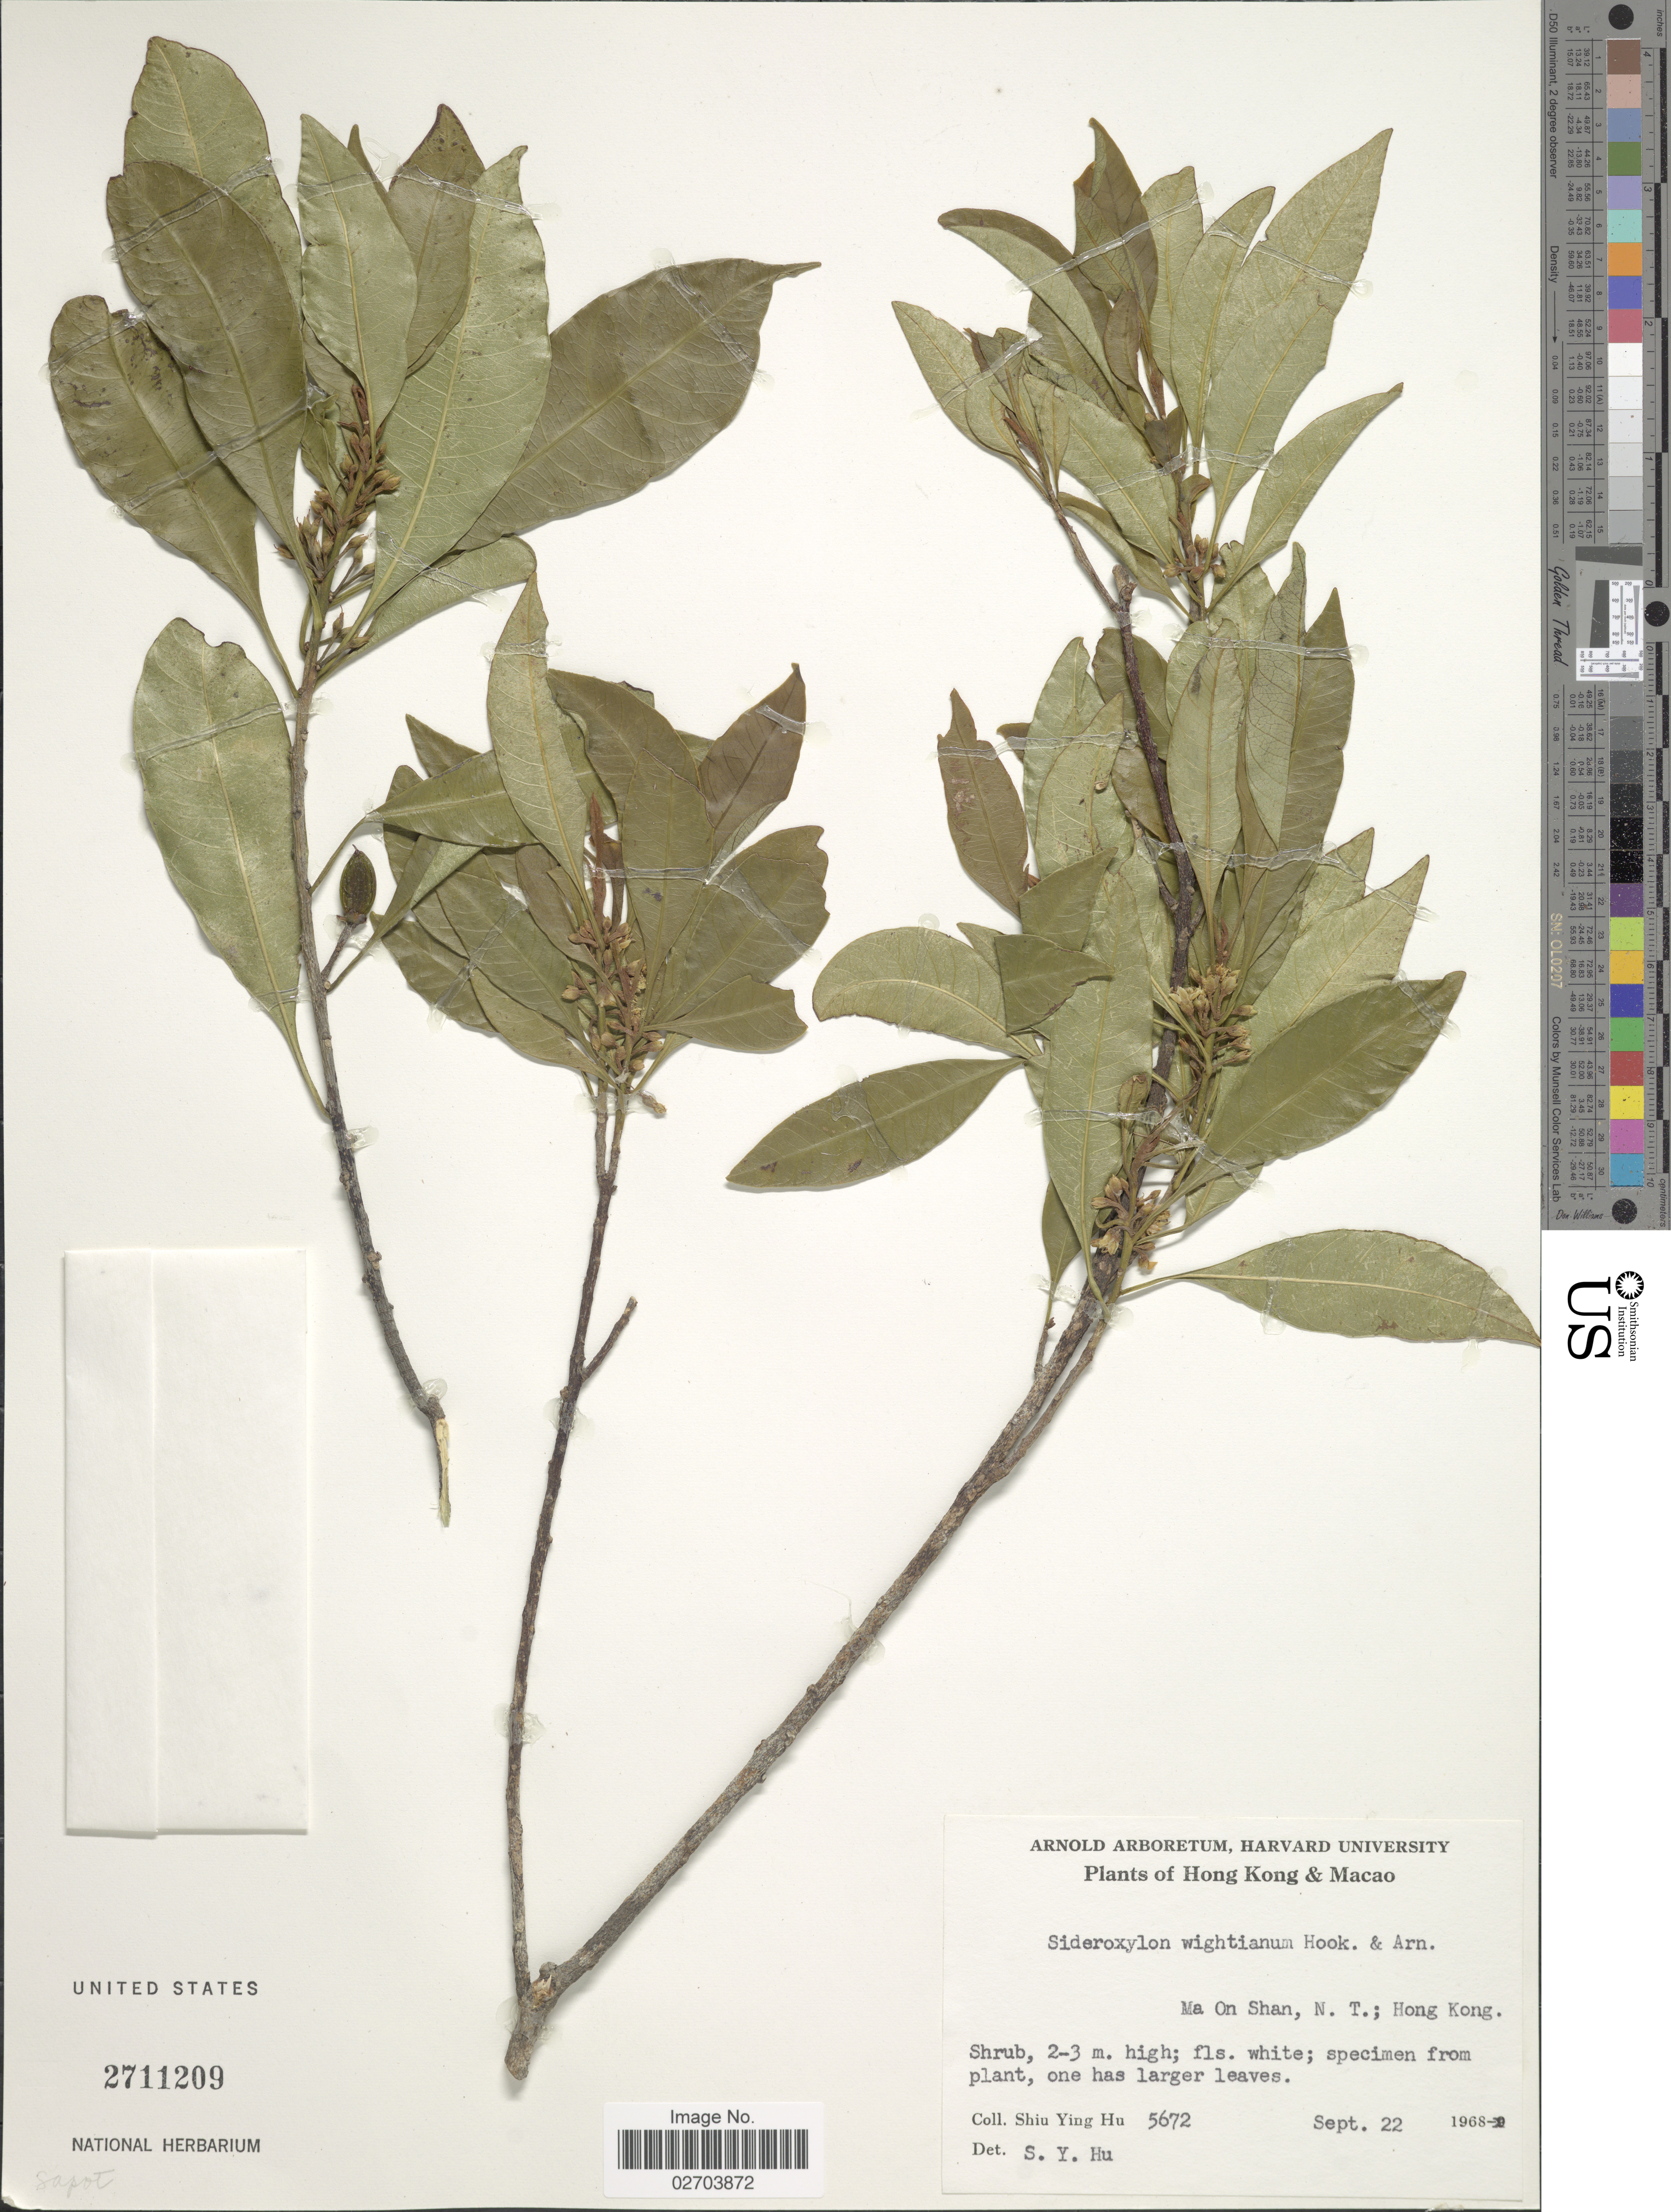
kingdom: Plantae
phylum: Tracheophyta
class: Magnoliopsida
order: Ericales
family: Sapotaceae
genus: Sideroxylon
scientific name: Sideroxylon wightianum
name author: Hook. & Arn.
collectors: S. Y. Hu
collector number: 5672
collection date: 1968-09-22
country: China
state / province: Hong Kong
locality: Hong Kong & Macao. Ma On Shan, N.T.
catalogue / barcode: US 2711209